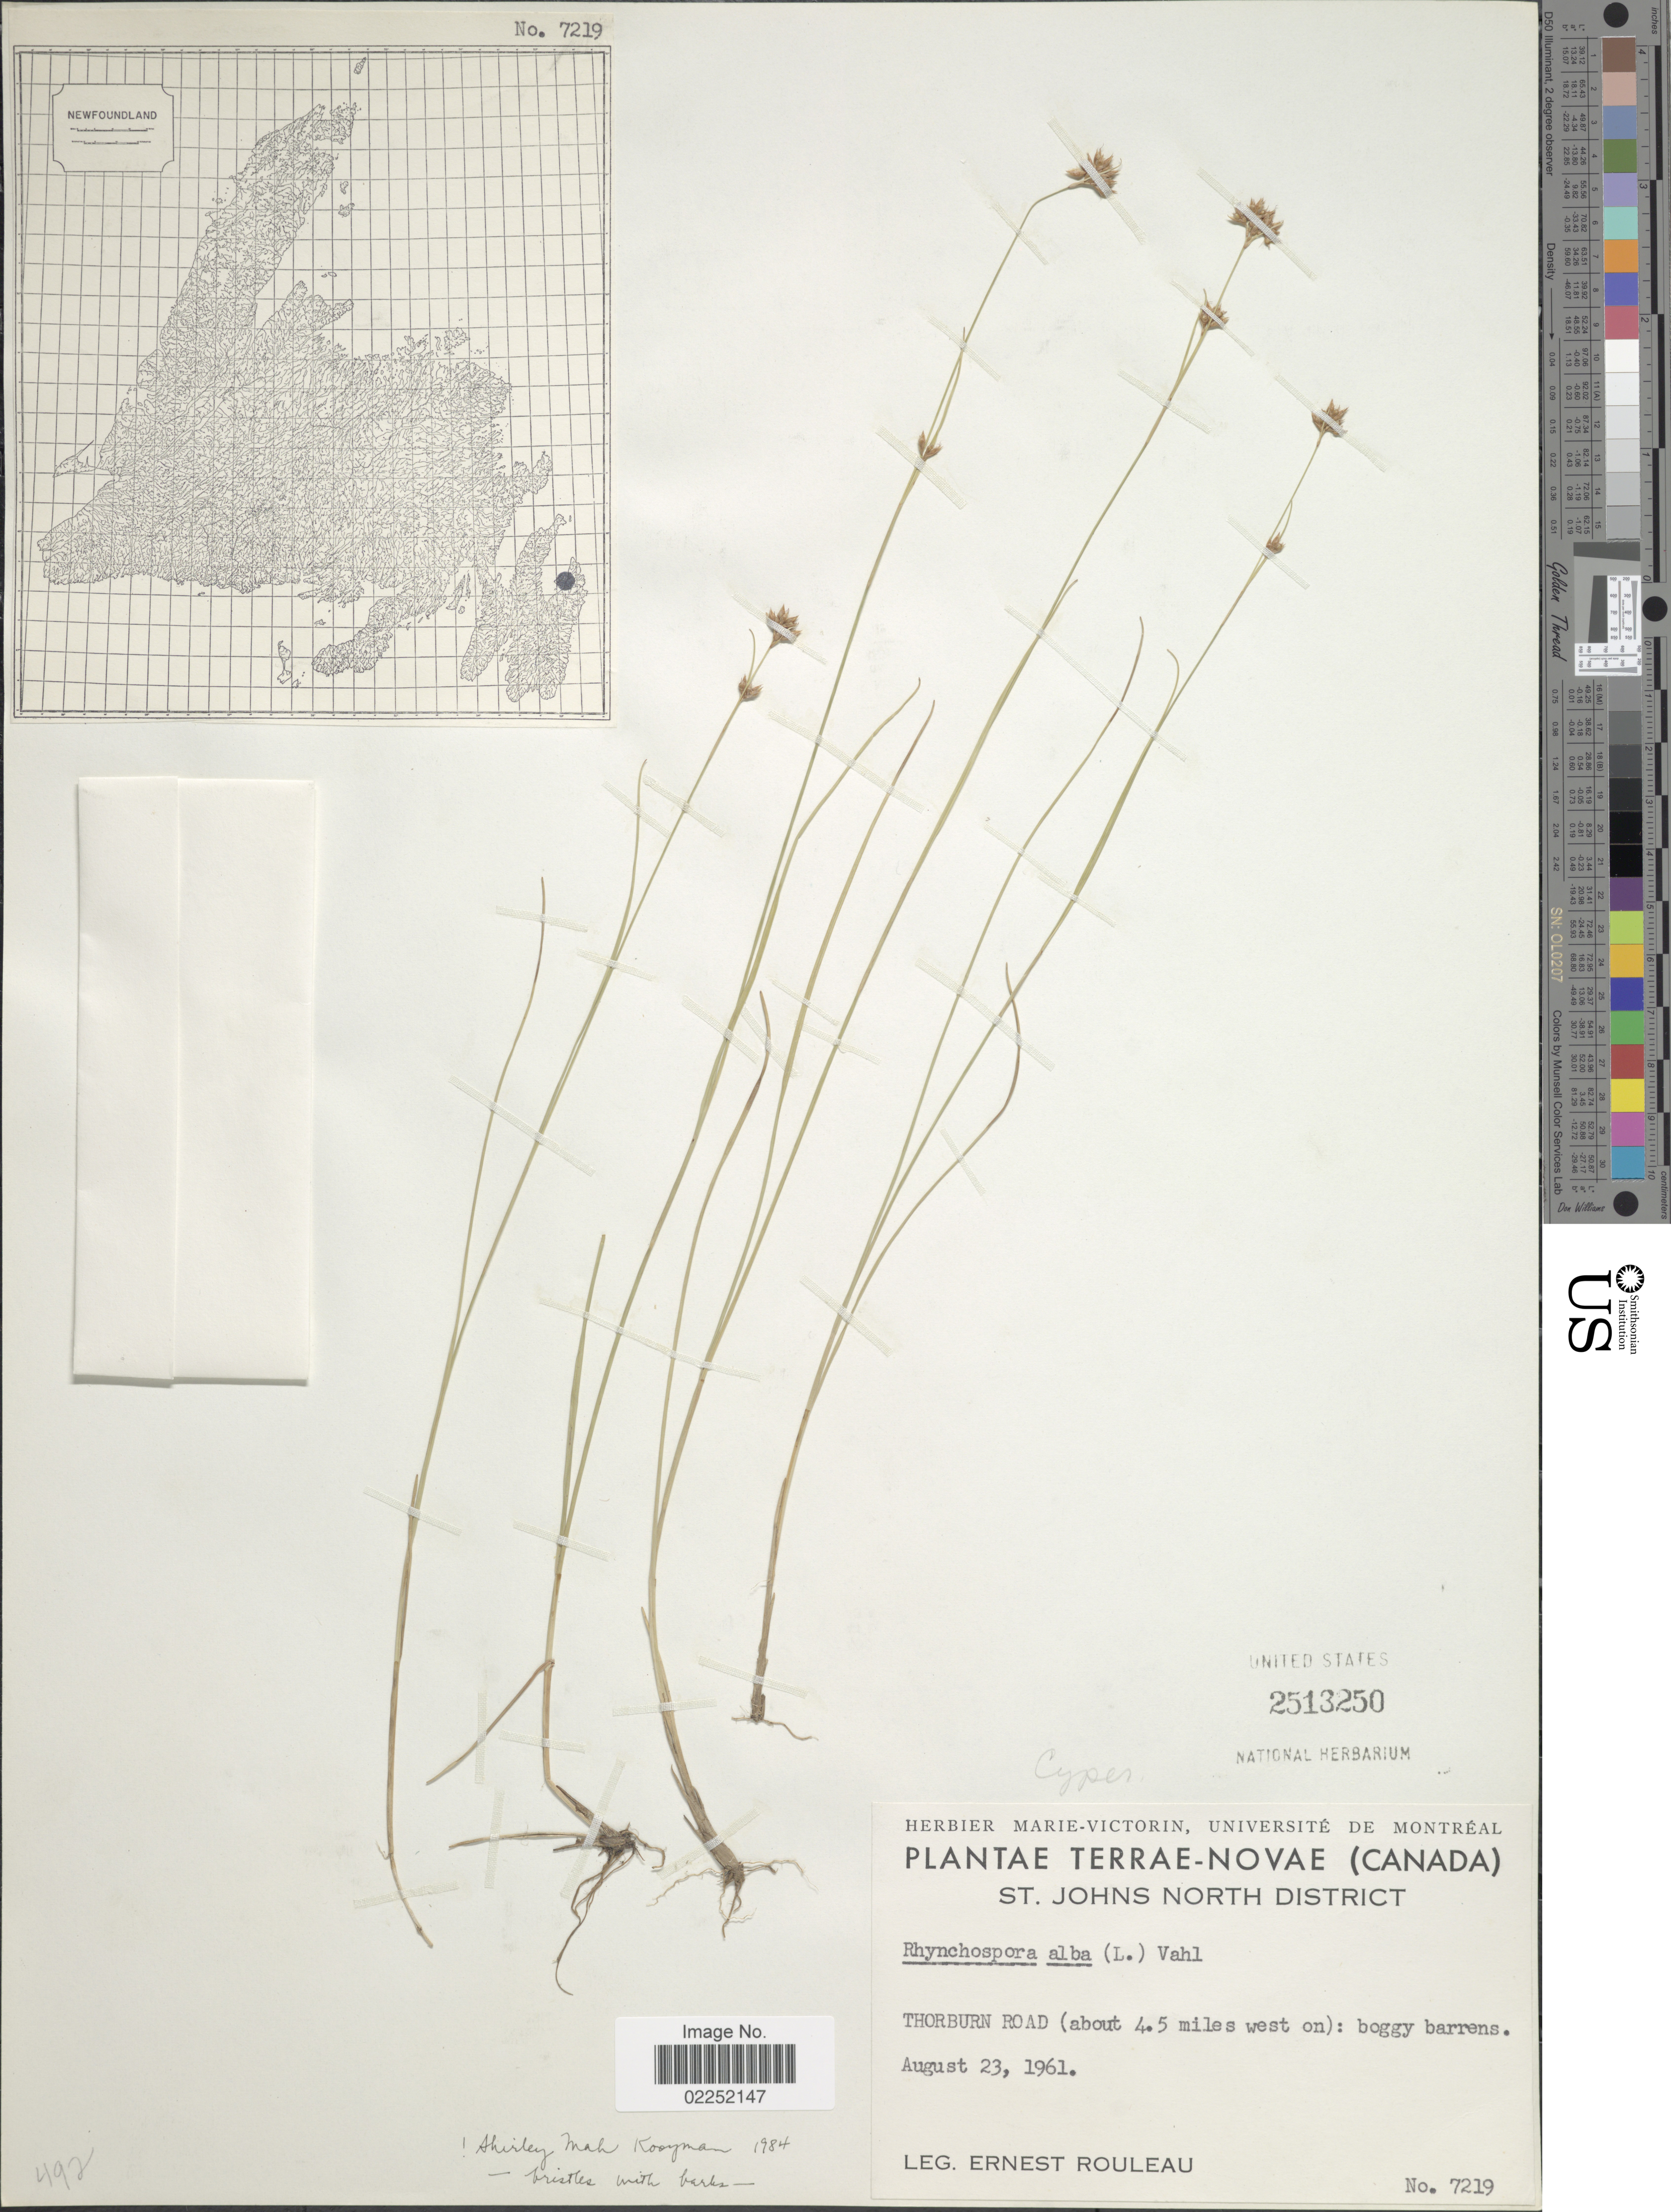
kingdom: Plantae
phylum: Tracheophyta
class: Liliopsida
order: Poales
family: Cyperaceae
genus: Rhynchospora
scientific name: Rhynchospora alba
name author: (L.) Vahl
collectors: E. Rouleau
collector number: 7219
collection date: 1961-08-23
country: Canada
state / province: Newfoundland and Labrador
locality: Terrae-Novae, St Johns North District, Thorburn Road (about 4.5 miles west on): boggy barrens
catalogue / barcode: US 2513250